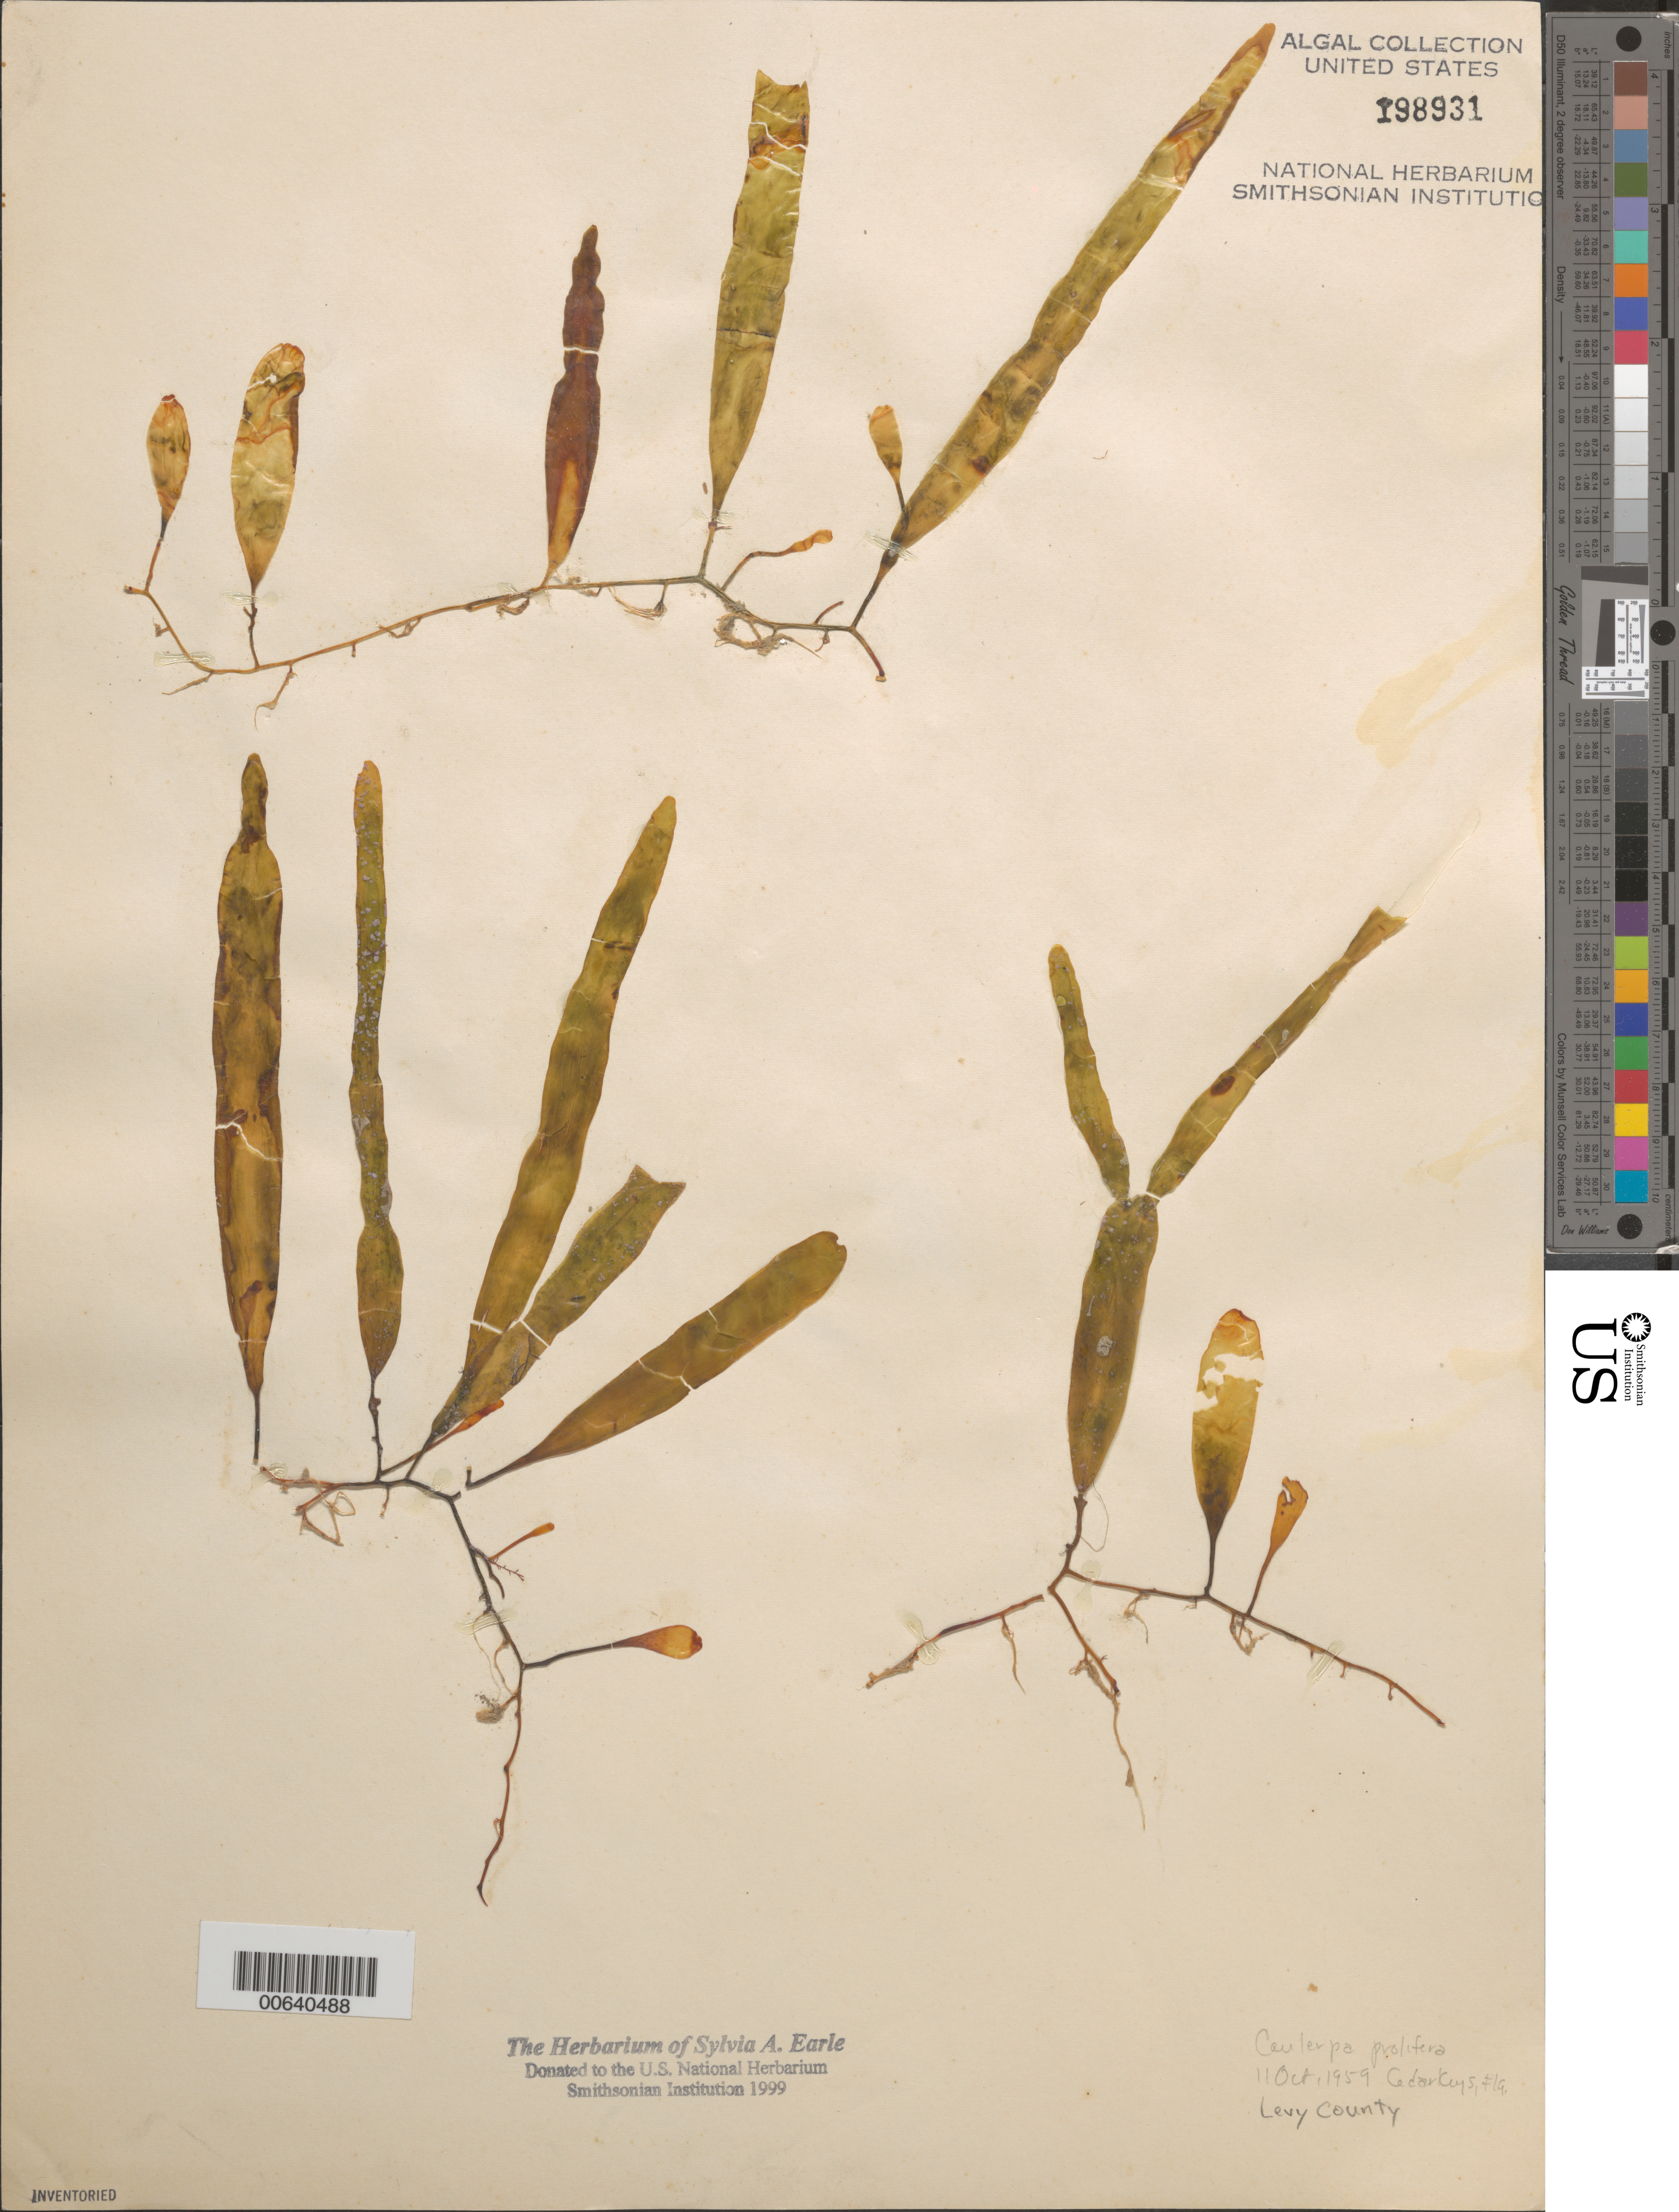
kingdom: Plantae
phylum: Chlorophyta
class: Ulvophyceae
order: Bryopsidales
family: Caulerpaceae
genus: Caulerpa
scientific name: Caulerpa prolifera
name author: (Forssk.) J.V.Lamouroux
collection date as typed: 11 Oct 1959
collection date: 1959-10-11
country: United States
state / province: Florida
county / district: Levy County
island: Cedar Keys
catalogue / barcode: US 198931